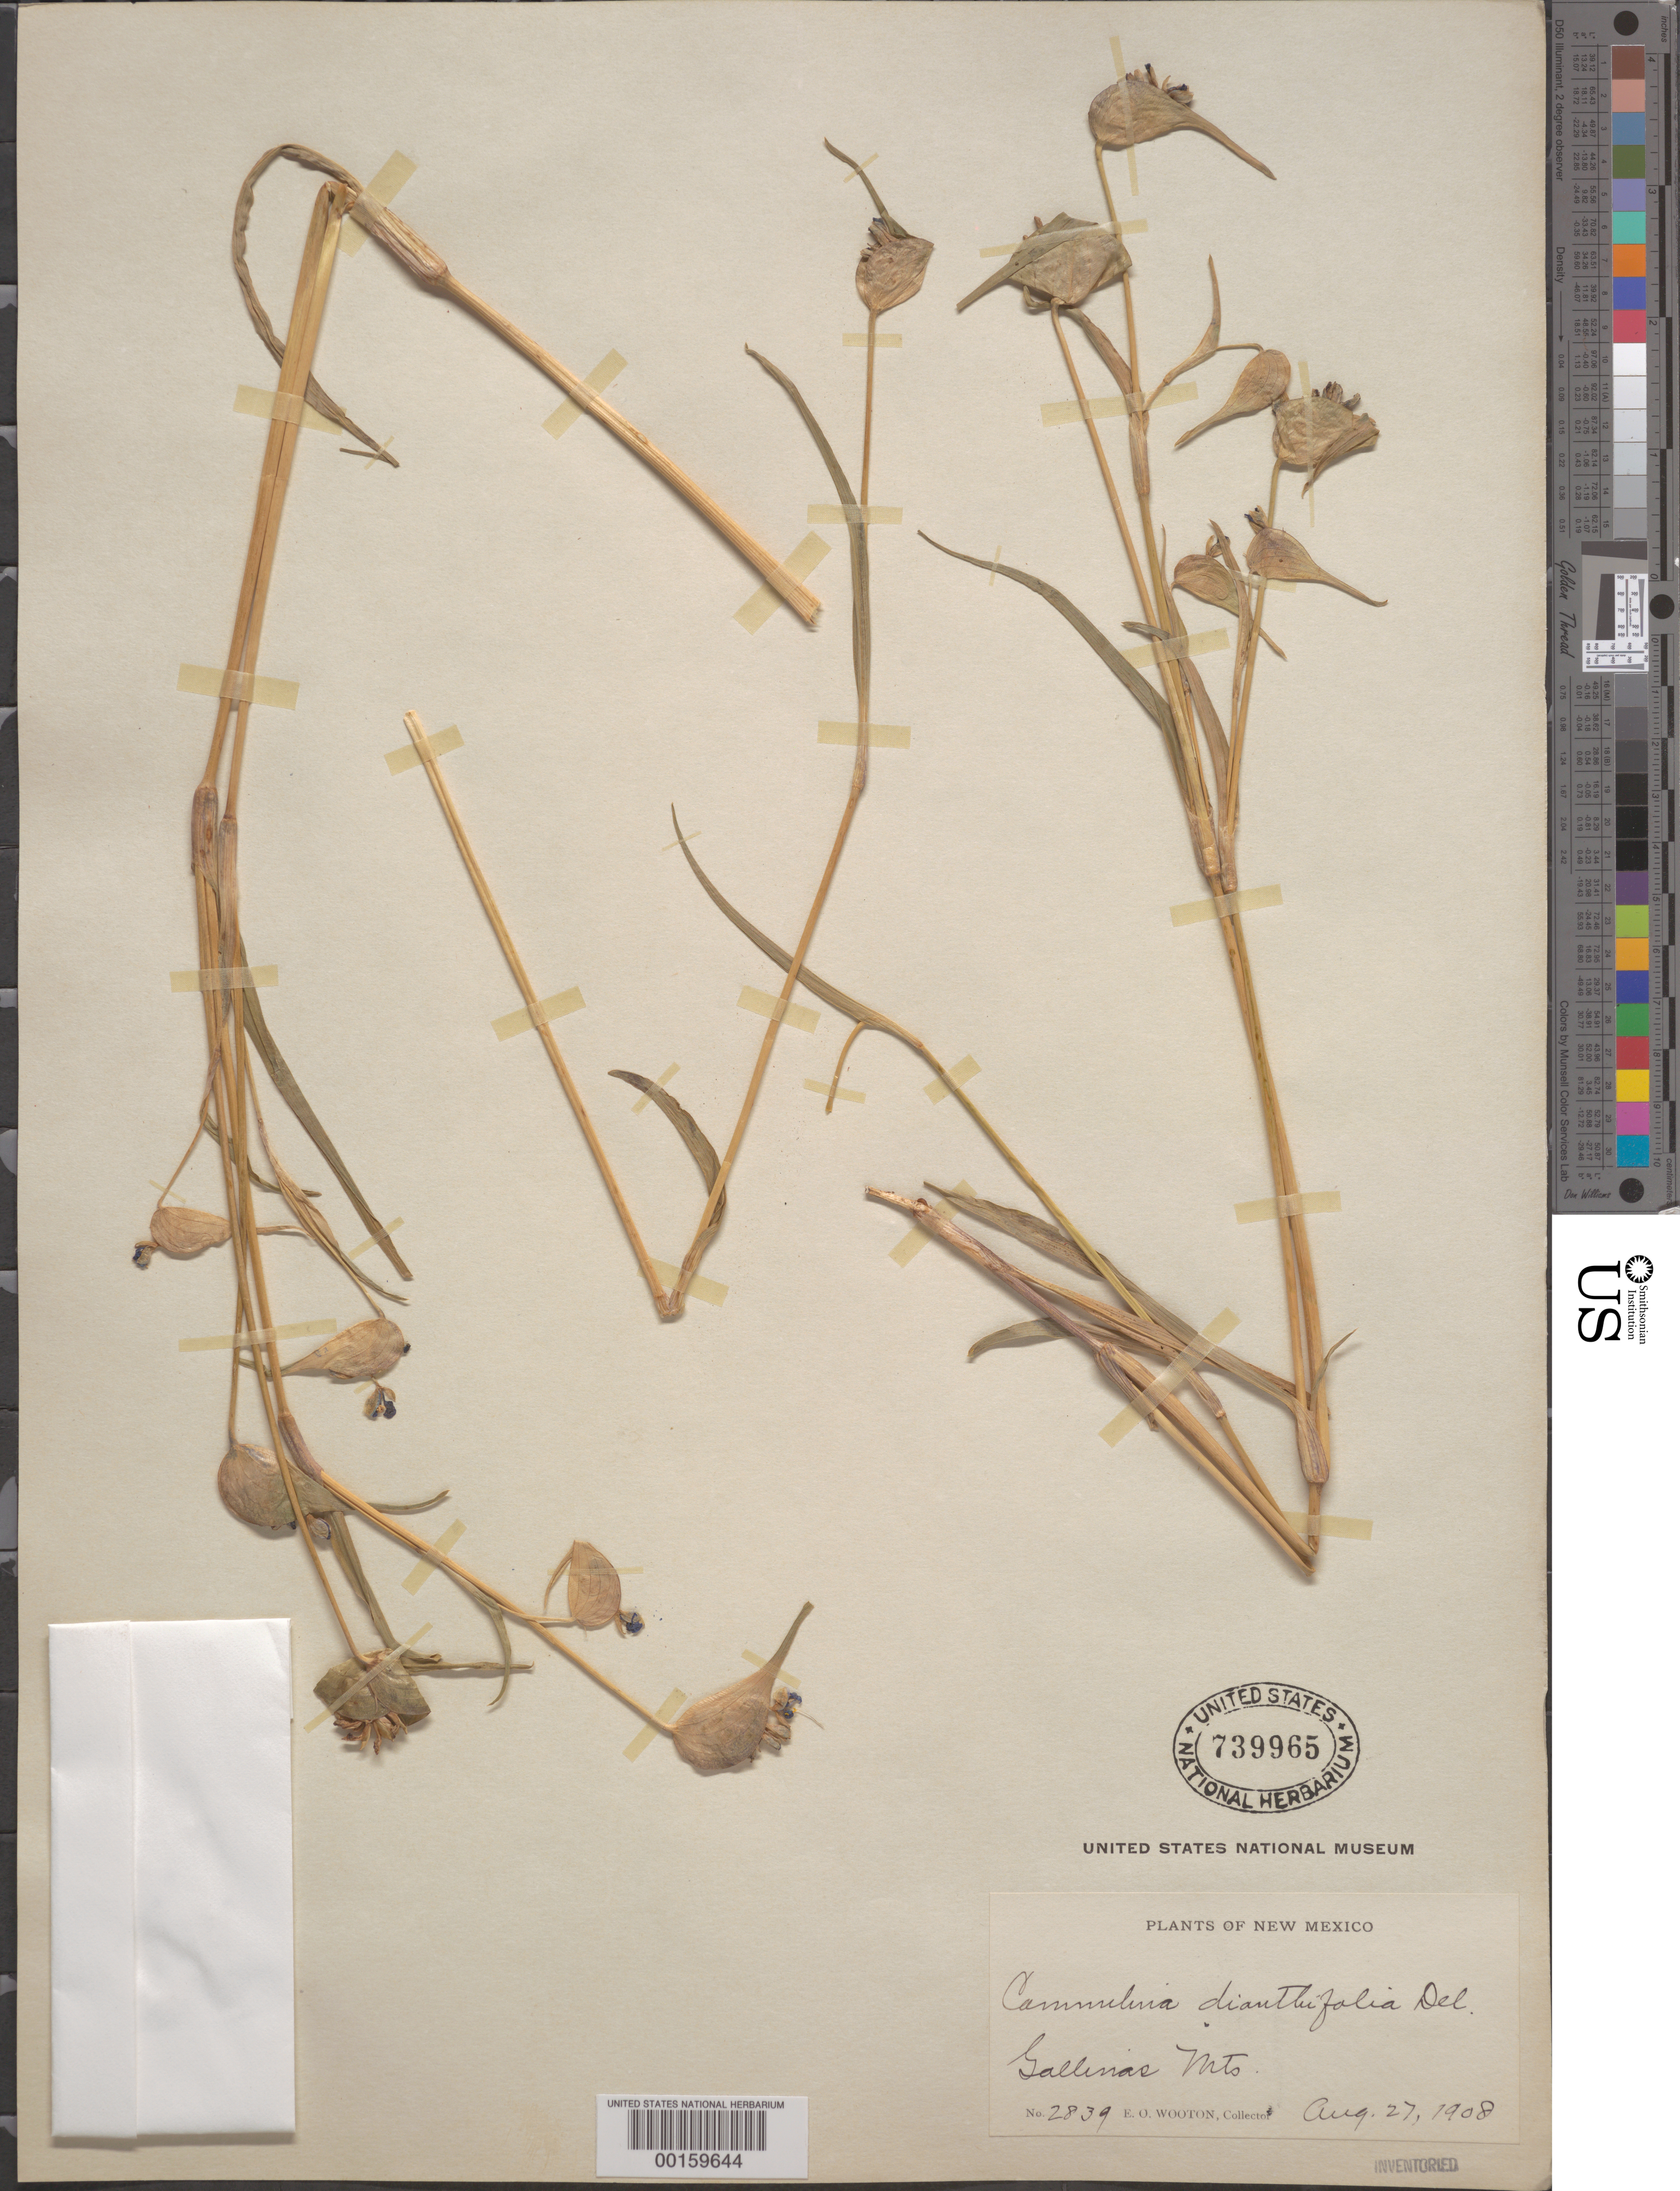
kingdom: Plantae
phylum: Tracheophyta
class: Liliopsida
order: Commelinales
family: Commelinaceae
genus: Commelina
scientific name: Commelina dianthifolia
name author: Redouté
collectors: E. O. Wooton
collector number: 2839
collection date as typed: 27 Aug 1908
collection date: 1908-08-27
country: United States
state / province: New Mexico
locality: Gallinas mts.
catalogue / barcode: US 739965